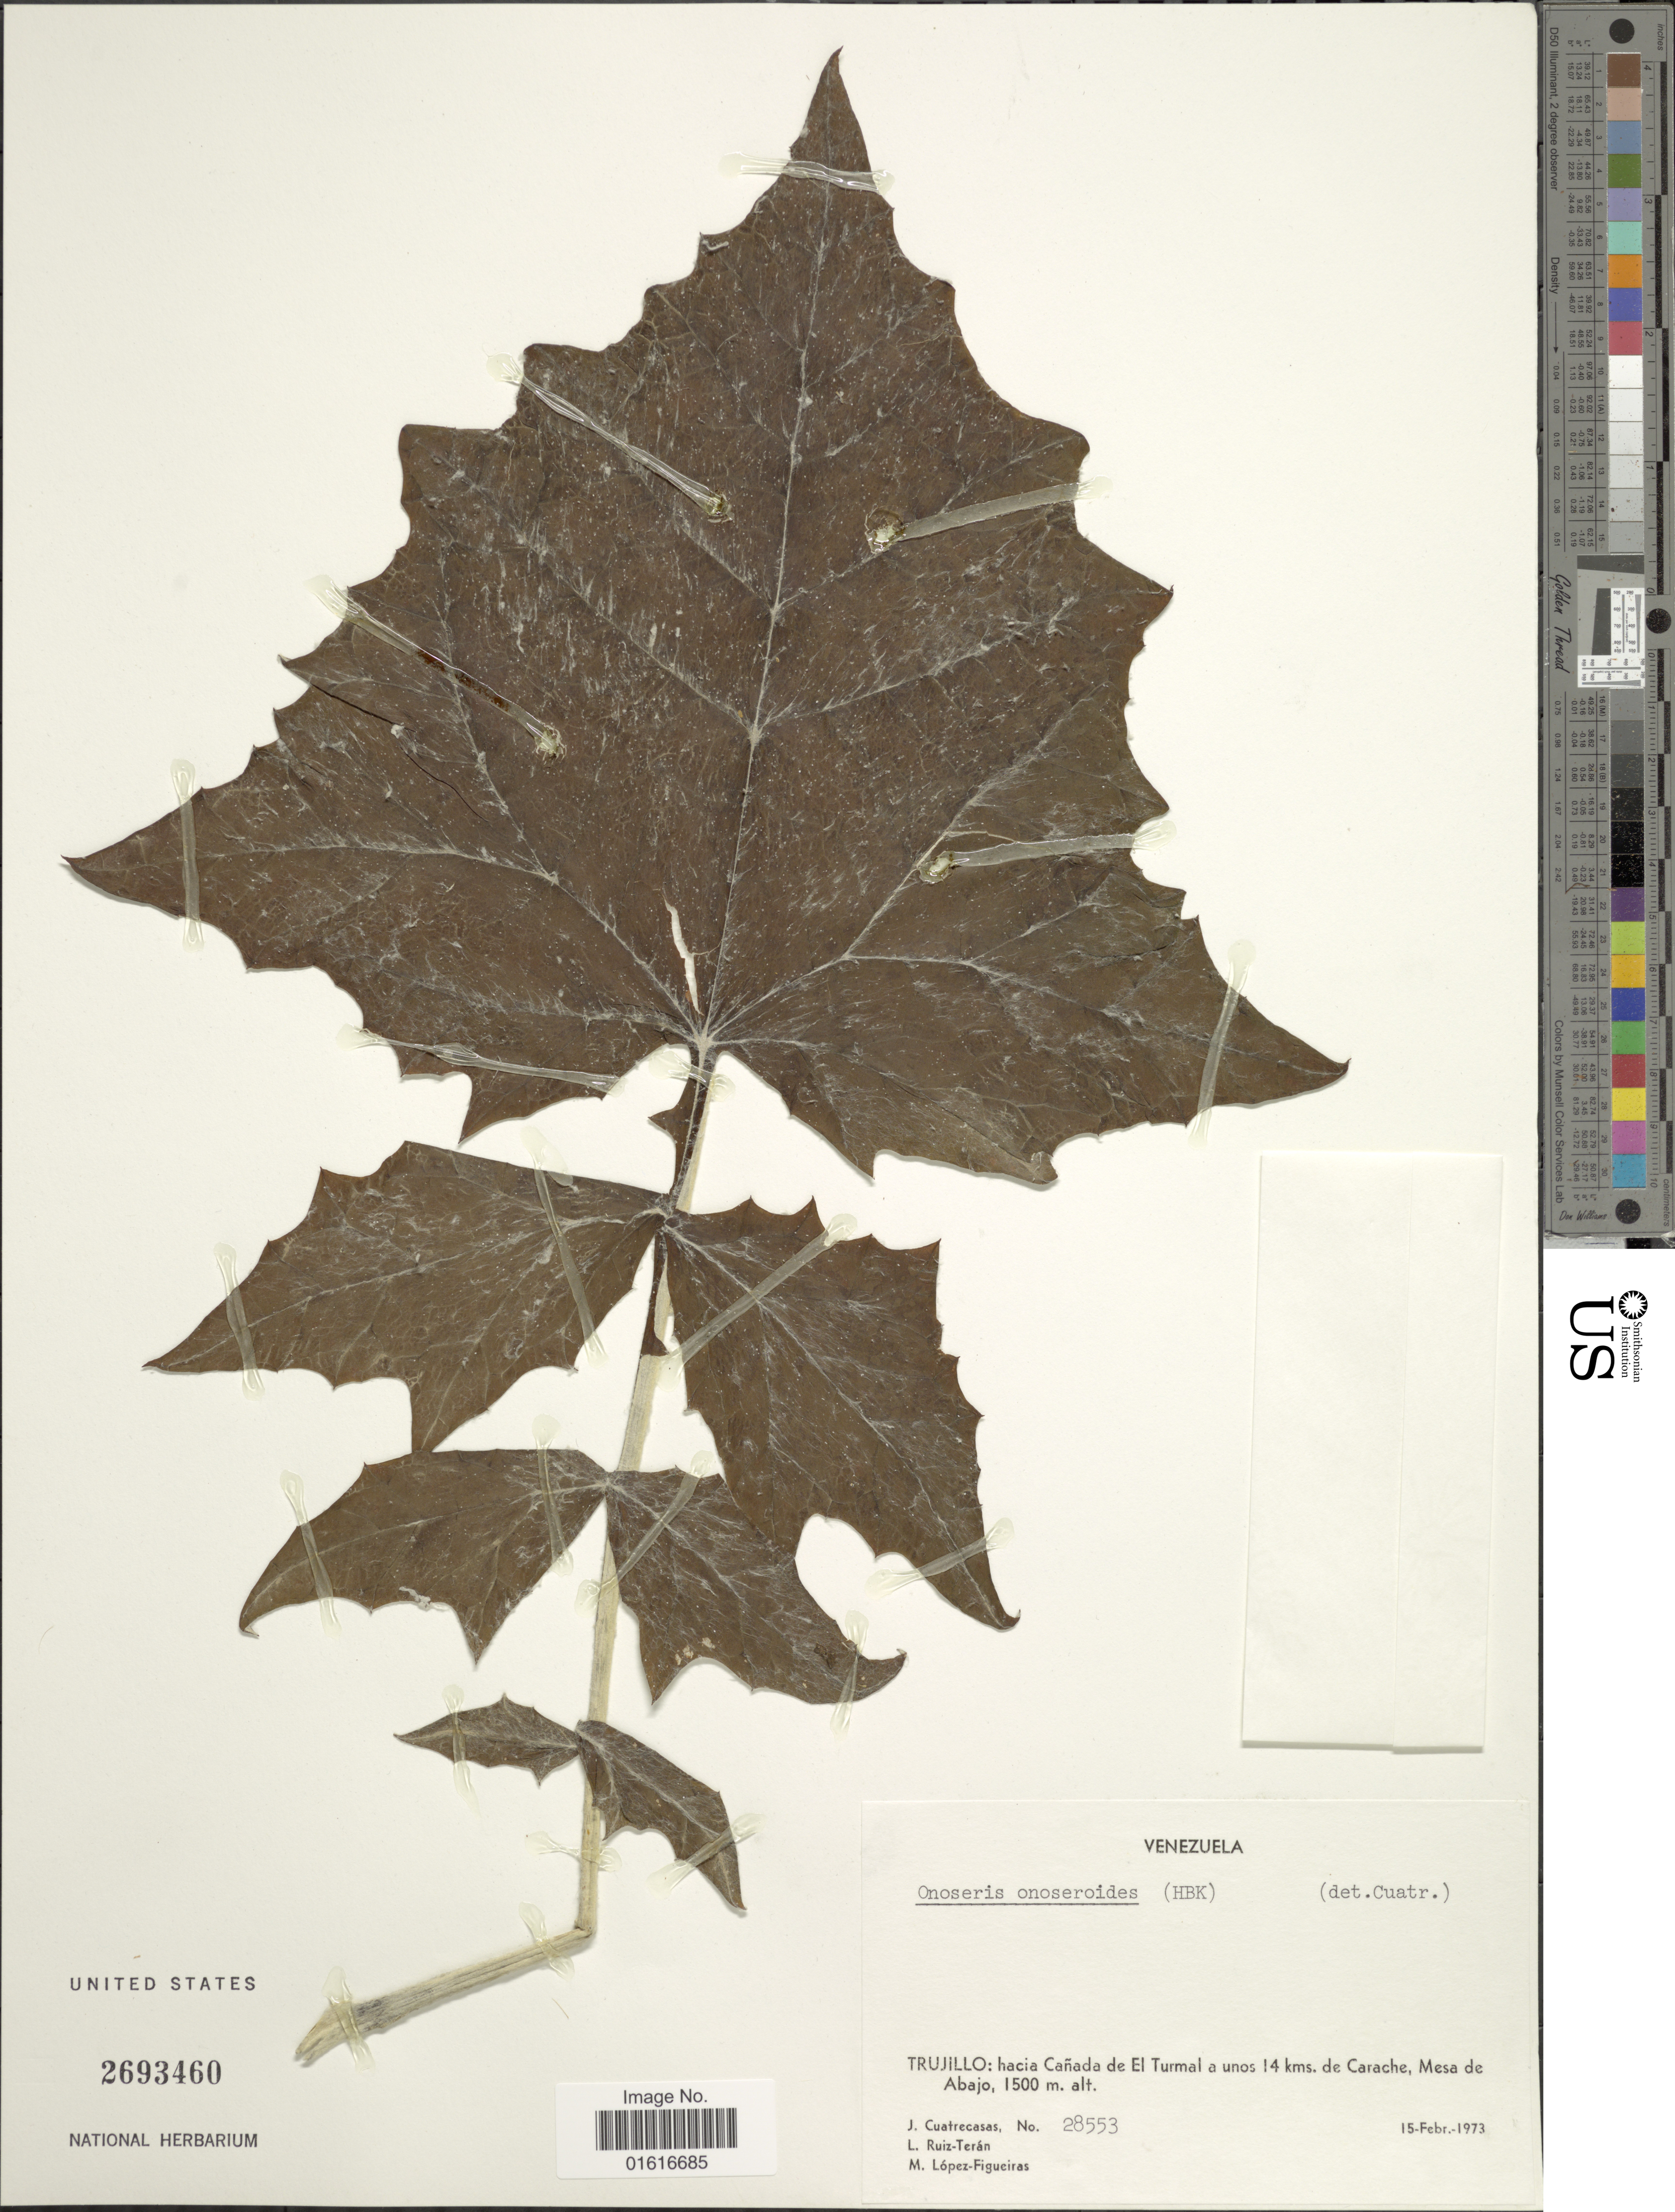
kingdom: Plantae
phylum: Tracheophyta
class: Magnoliopsida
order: Asterales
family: Asteraceae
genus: Onoseris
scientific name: Onoseris onoseroides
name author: (Kunth) B.L. Rob.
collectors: J. Cuatrecasas, L. E. Ruíz-Terán & M. Lopéz-F.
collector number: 28553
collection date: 1973-02-15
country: Venezuela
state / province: Trujillo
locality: Hacia Canada del El Trumal a unos 14 kms de Carache, mesa de Abajo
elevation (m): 1500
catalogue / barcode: US 2693460